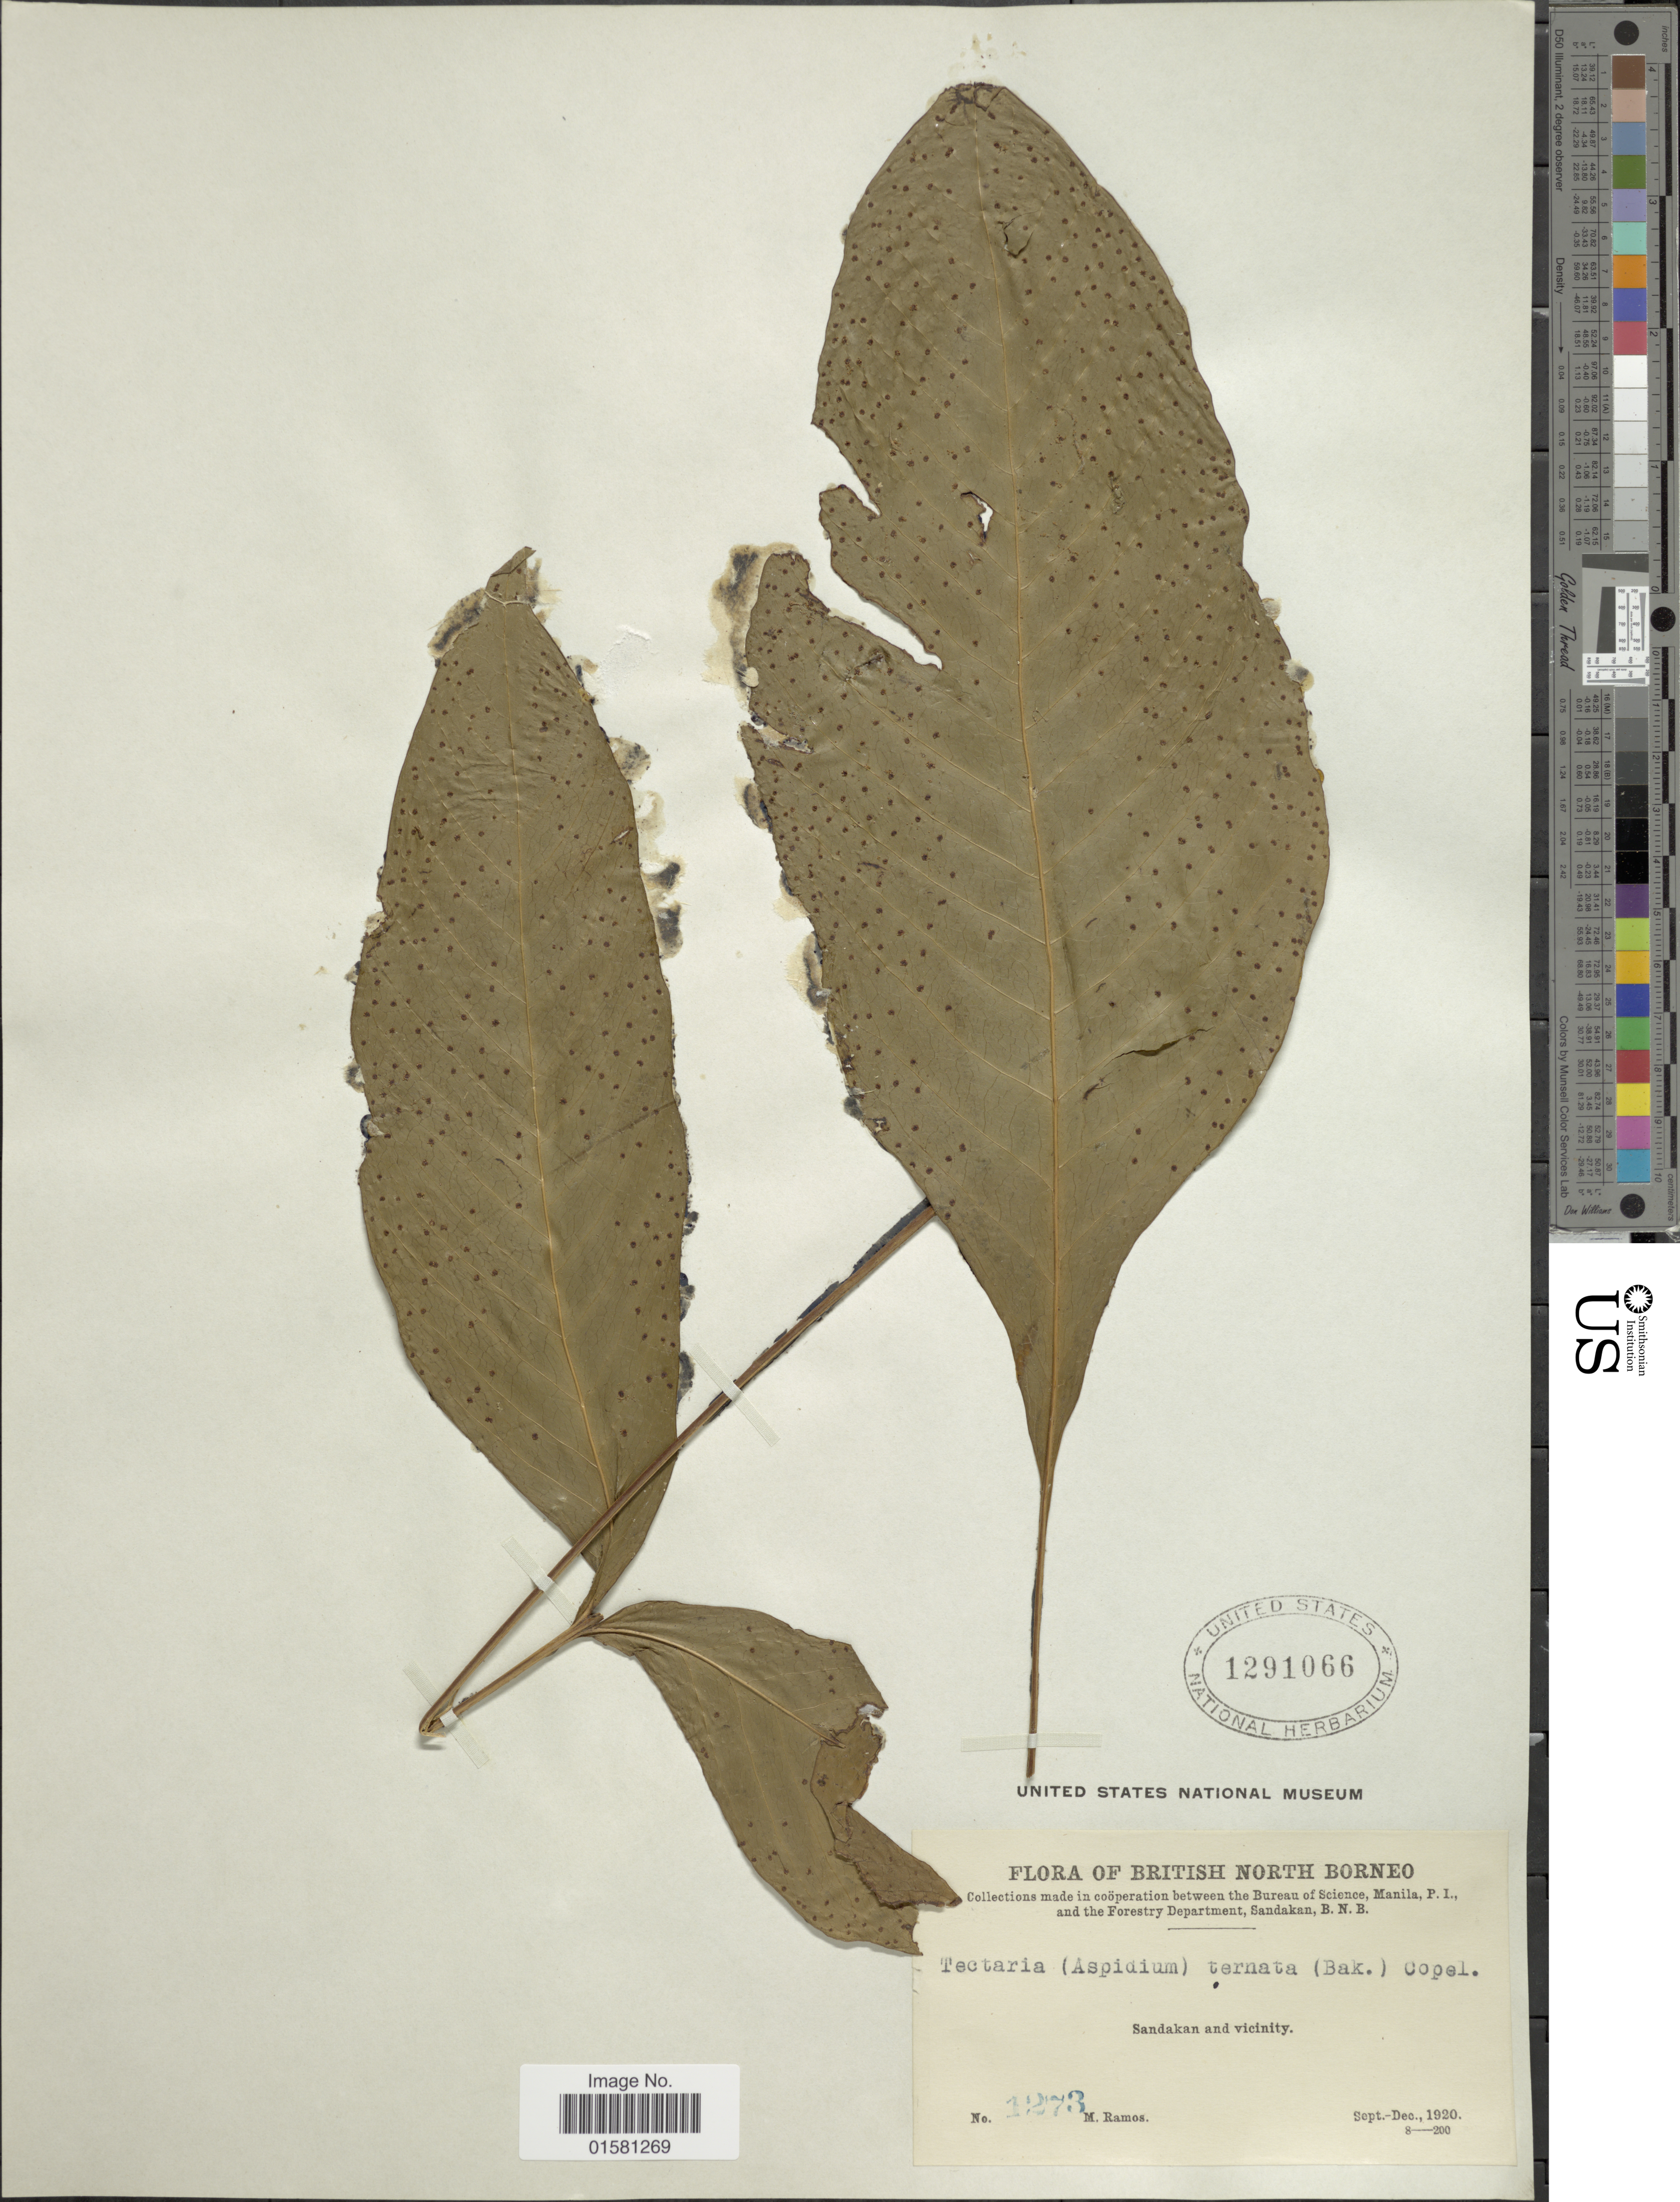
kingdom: Plantae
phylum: Tracheophyta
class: Polypodiopsida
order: Polypodiales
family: Tectariaceae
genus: Tectaria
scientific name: Tectaria ternata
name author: (Baker) Copel.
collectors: M. Ramos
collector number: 1273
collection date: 1920-09/1920-12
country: Malaysia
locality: British North Borneo, Sandakan and vicinity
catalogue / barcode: US 1291066